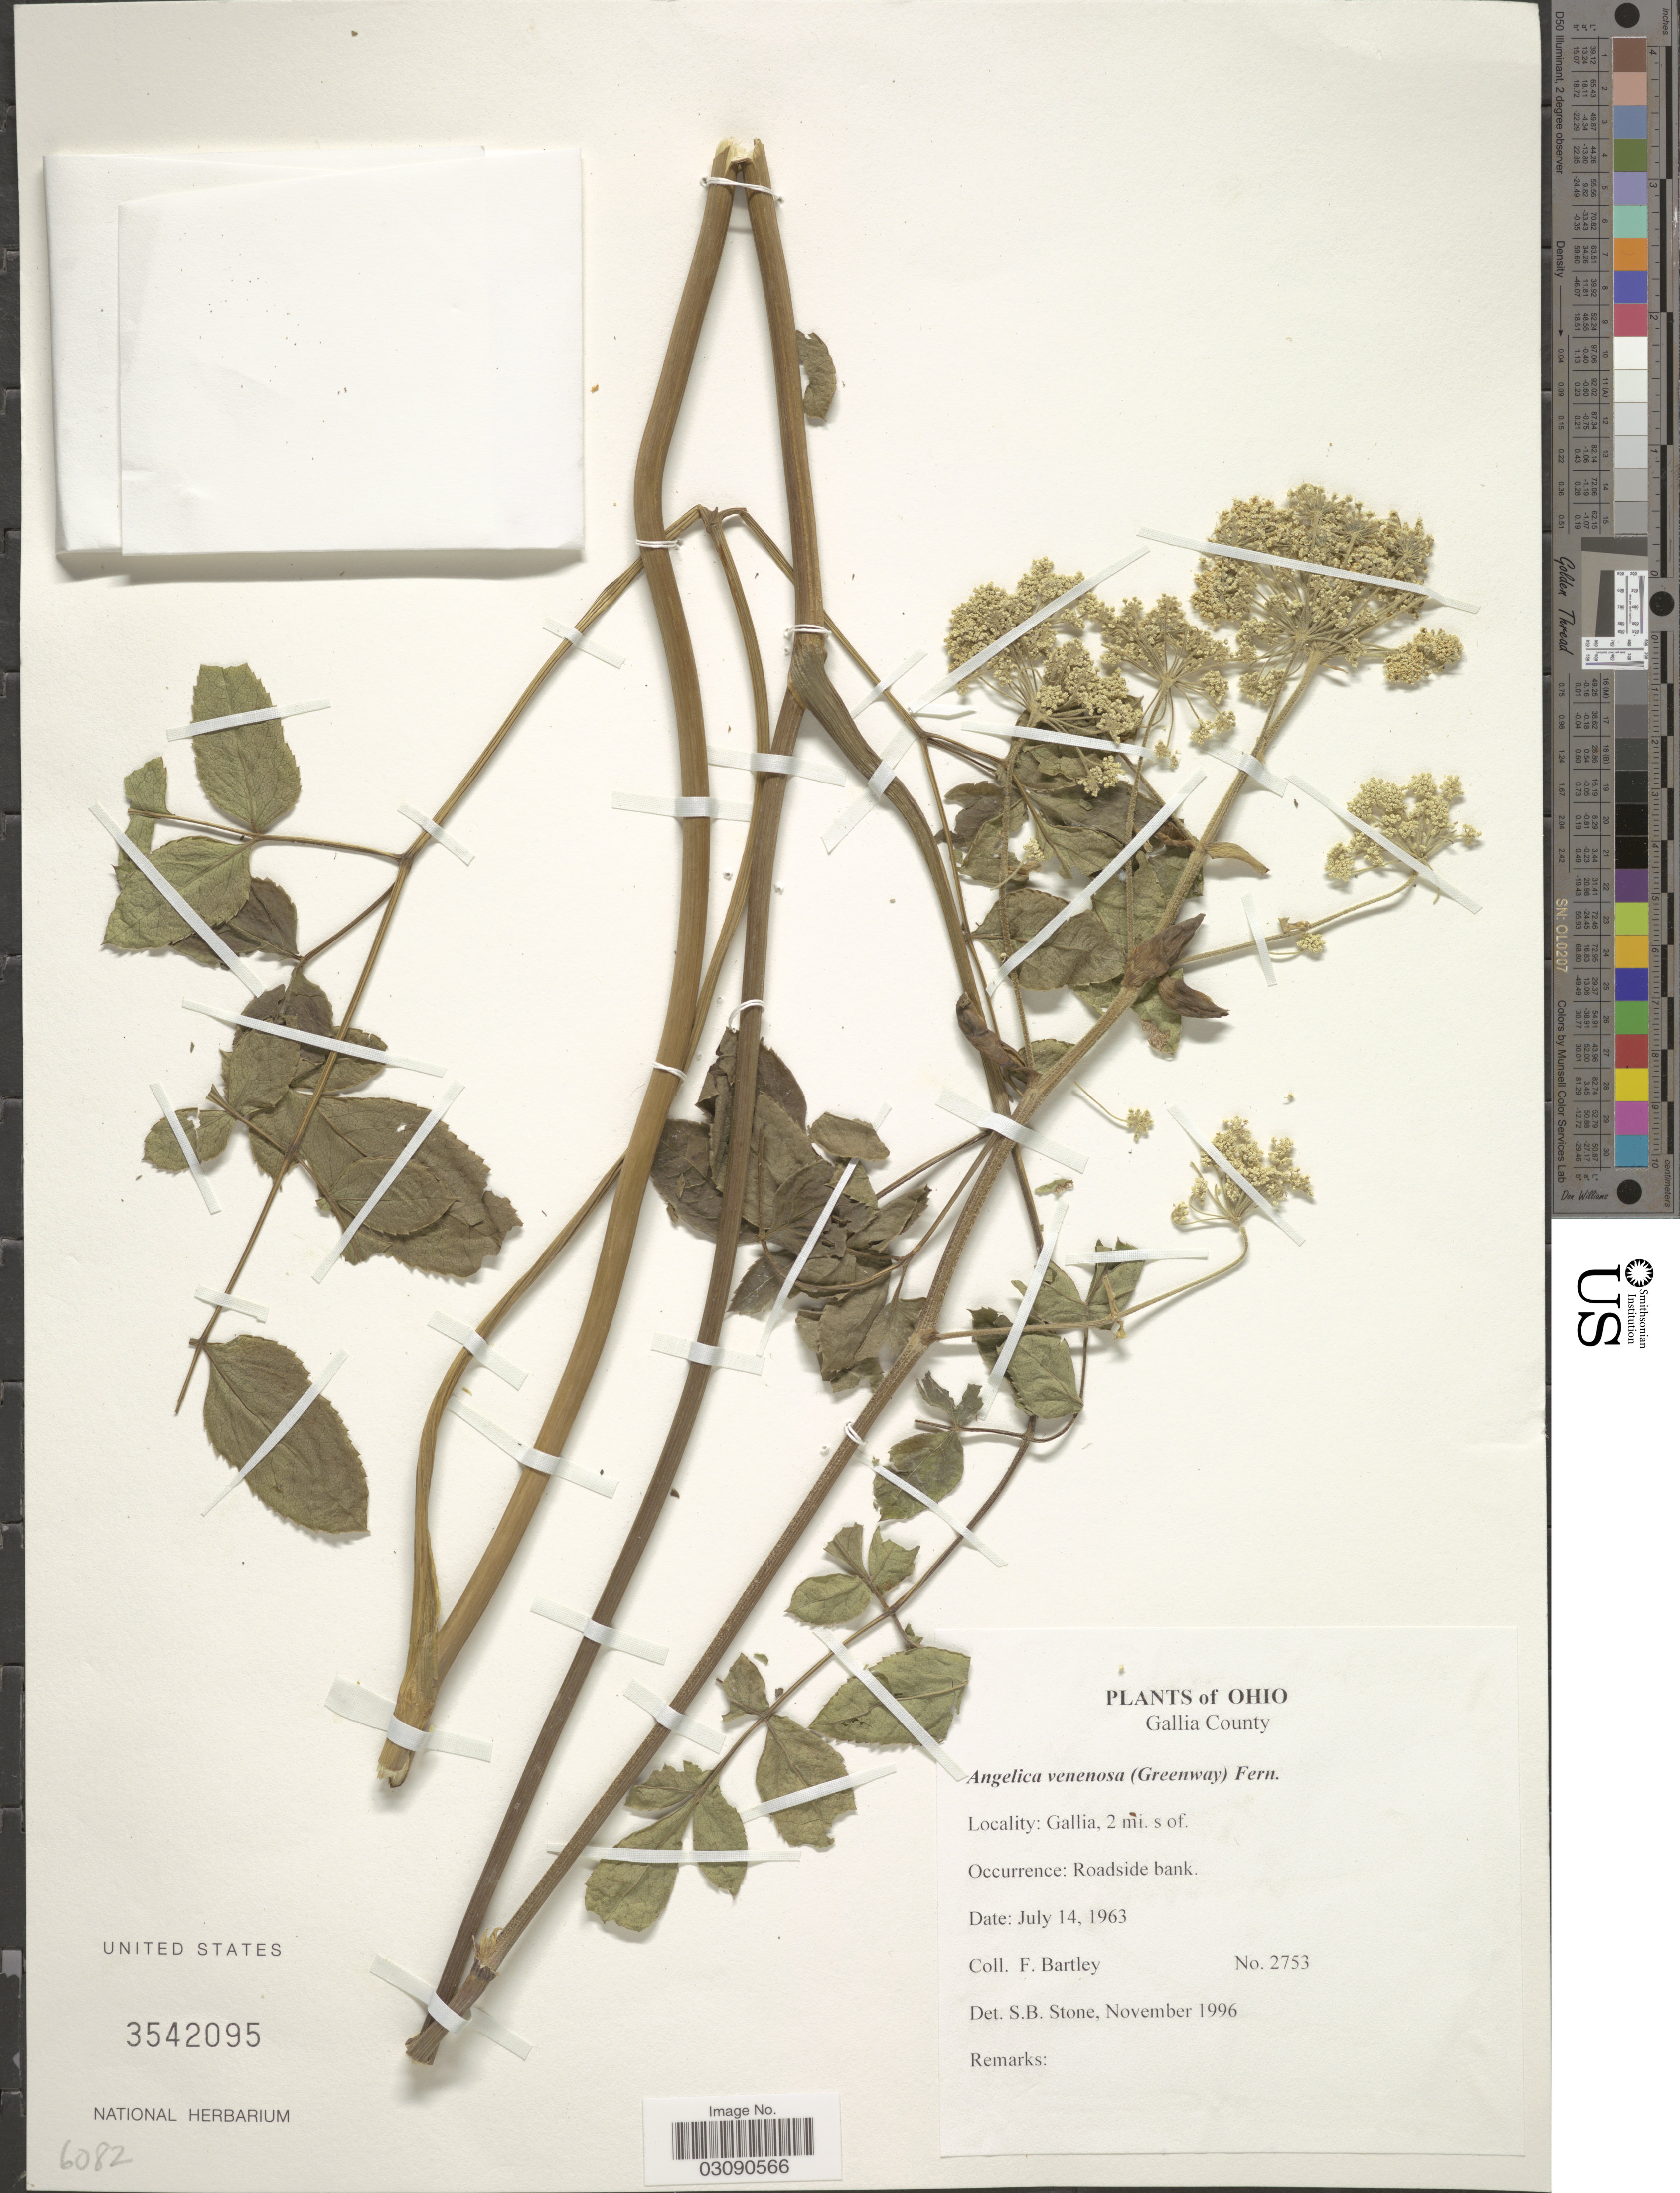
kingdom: Plantae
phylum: Tracheophyta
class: Magnoliopsida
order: Apiales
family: Apiaceae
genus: Angelica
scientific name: Angelica venenosa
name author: (Greenway) Fernald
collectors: F. Bartley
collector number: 2753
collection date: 1963-07-14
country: United States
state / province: Ohio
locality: Gallia County. Gallia, 2 mi. s of.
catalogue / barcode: US 3542095